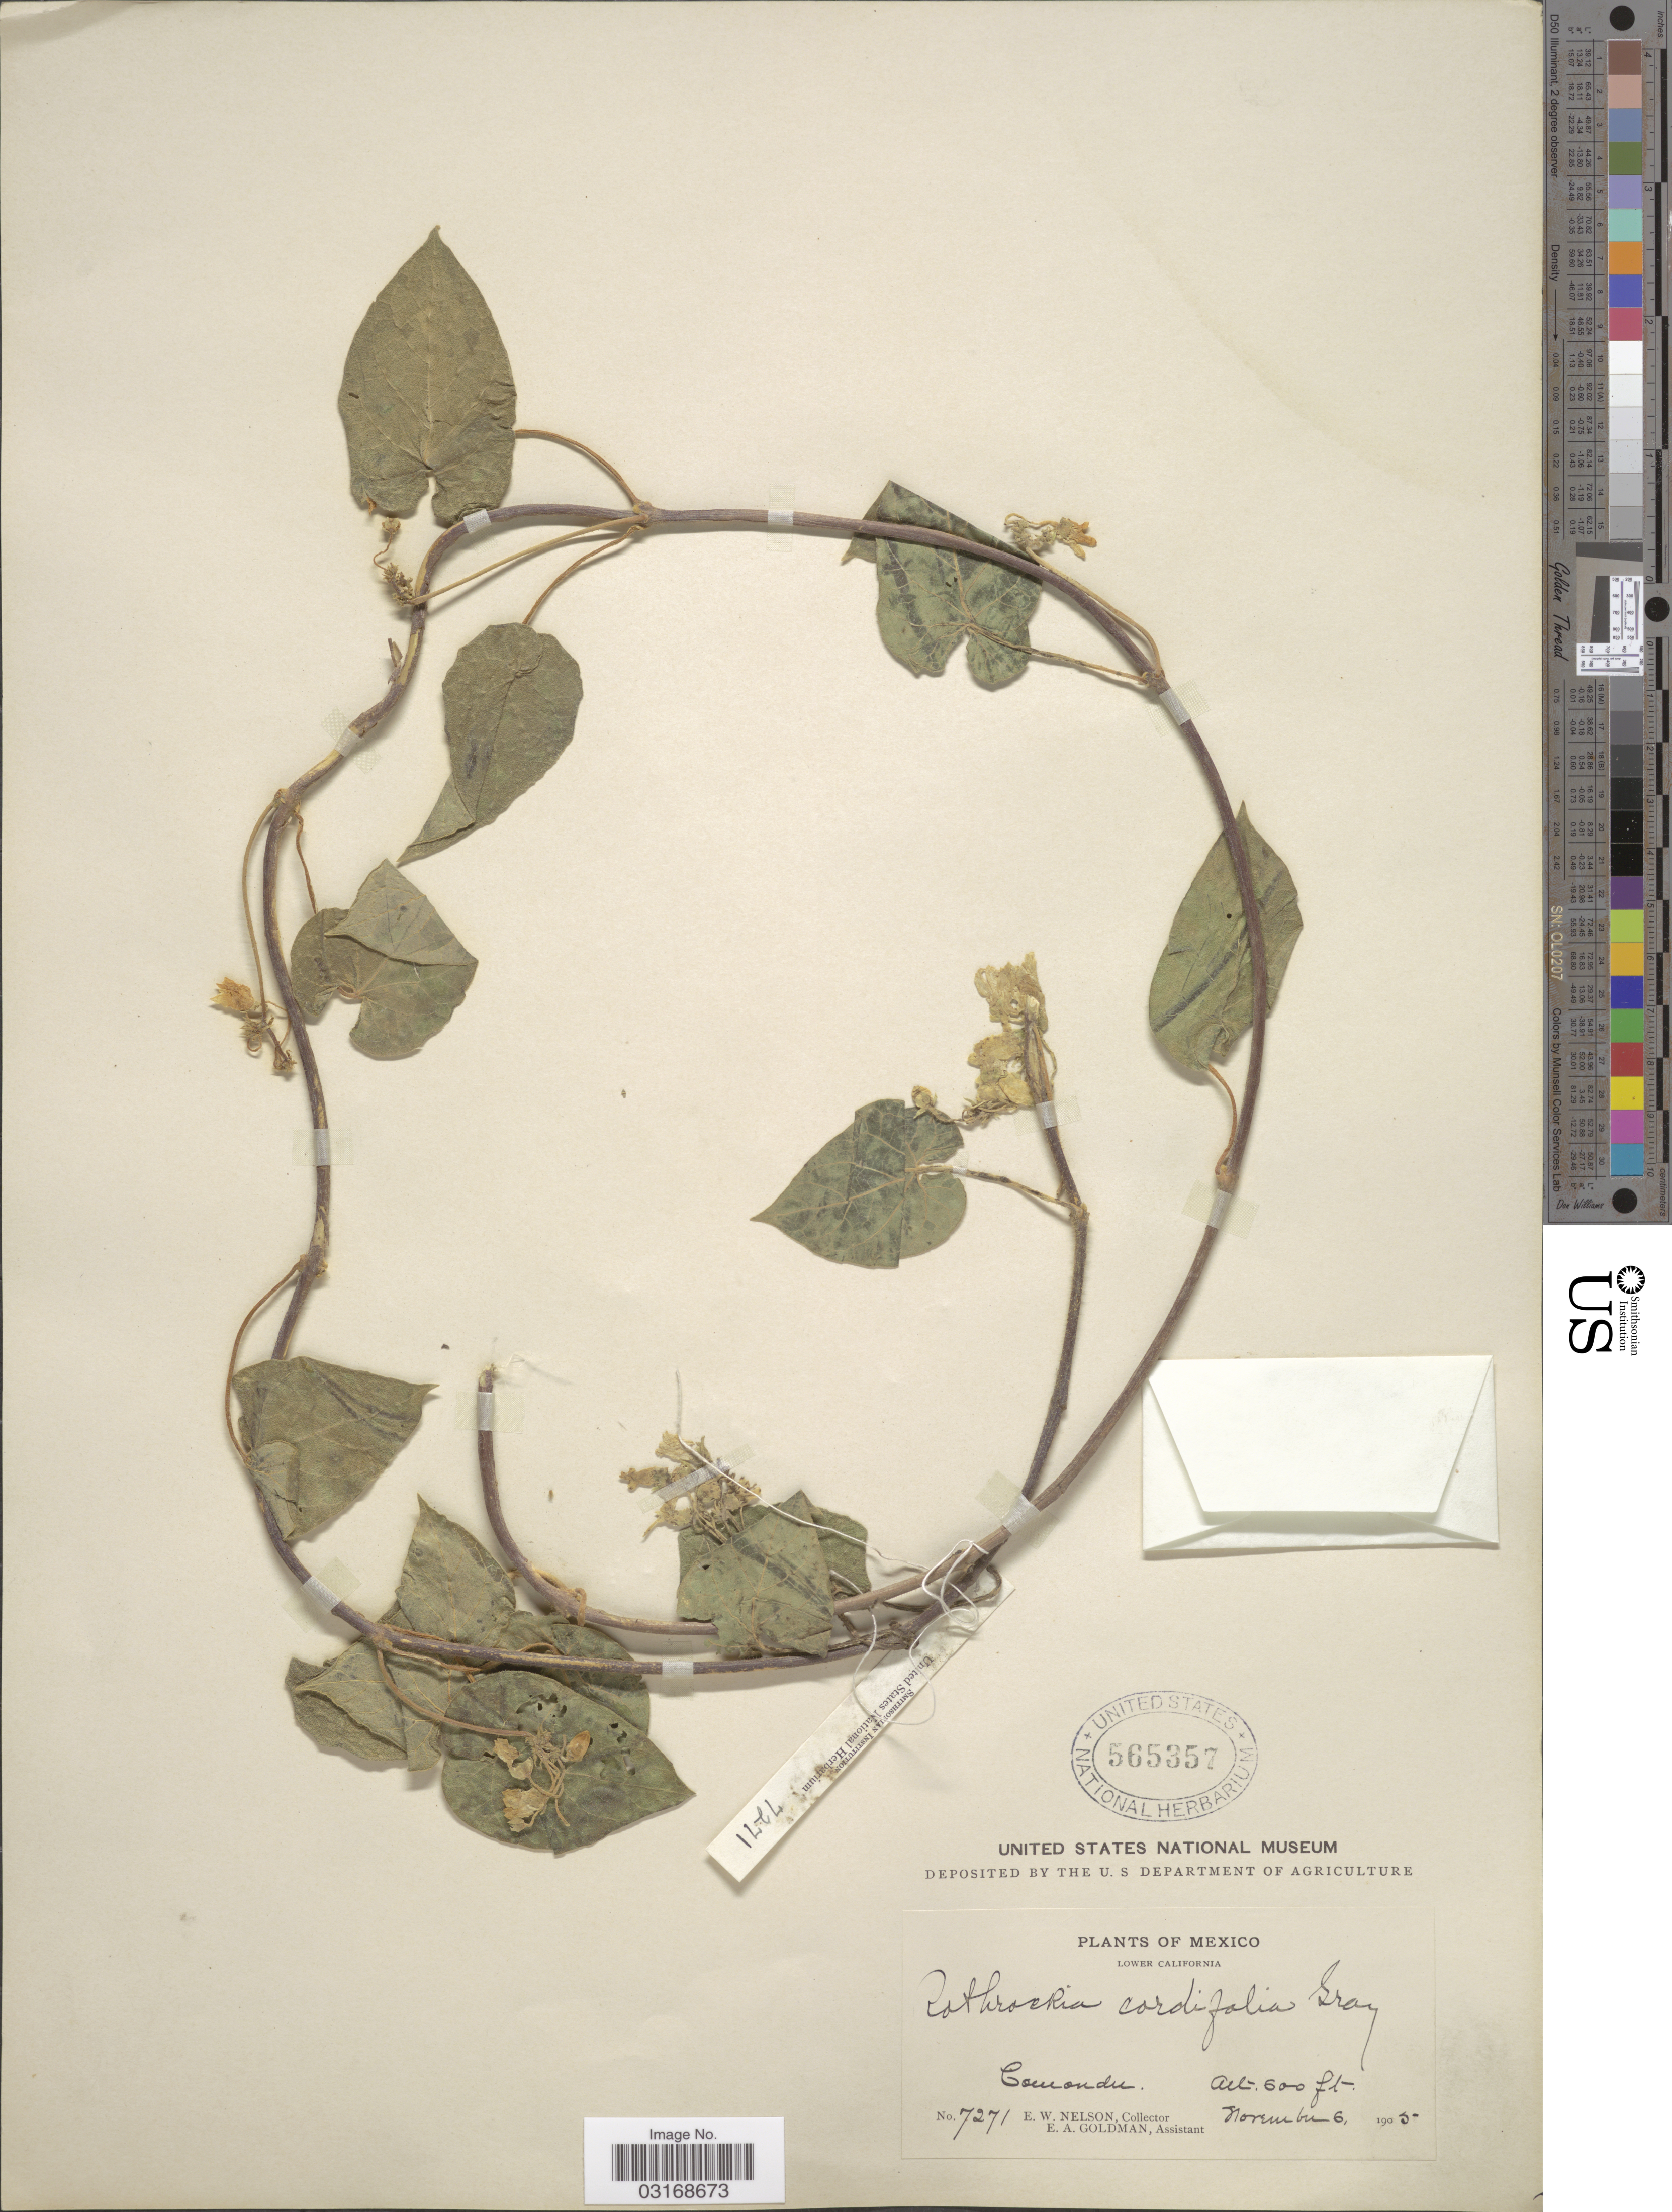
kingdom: Plantae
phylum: Tracheophyta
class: Magnoliopsida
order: Gentianales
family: Apocynaceae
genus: Matelea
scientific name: Matelea cordifolia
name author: (A. Gray) Woodson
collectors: E. W. Nelson & E. A. Goldman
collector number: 7271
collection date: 1905-11-06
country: Mexico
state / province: Baja California Sur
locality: Lower California. Comondu.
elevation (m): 183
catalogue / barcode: US 565357